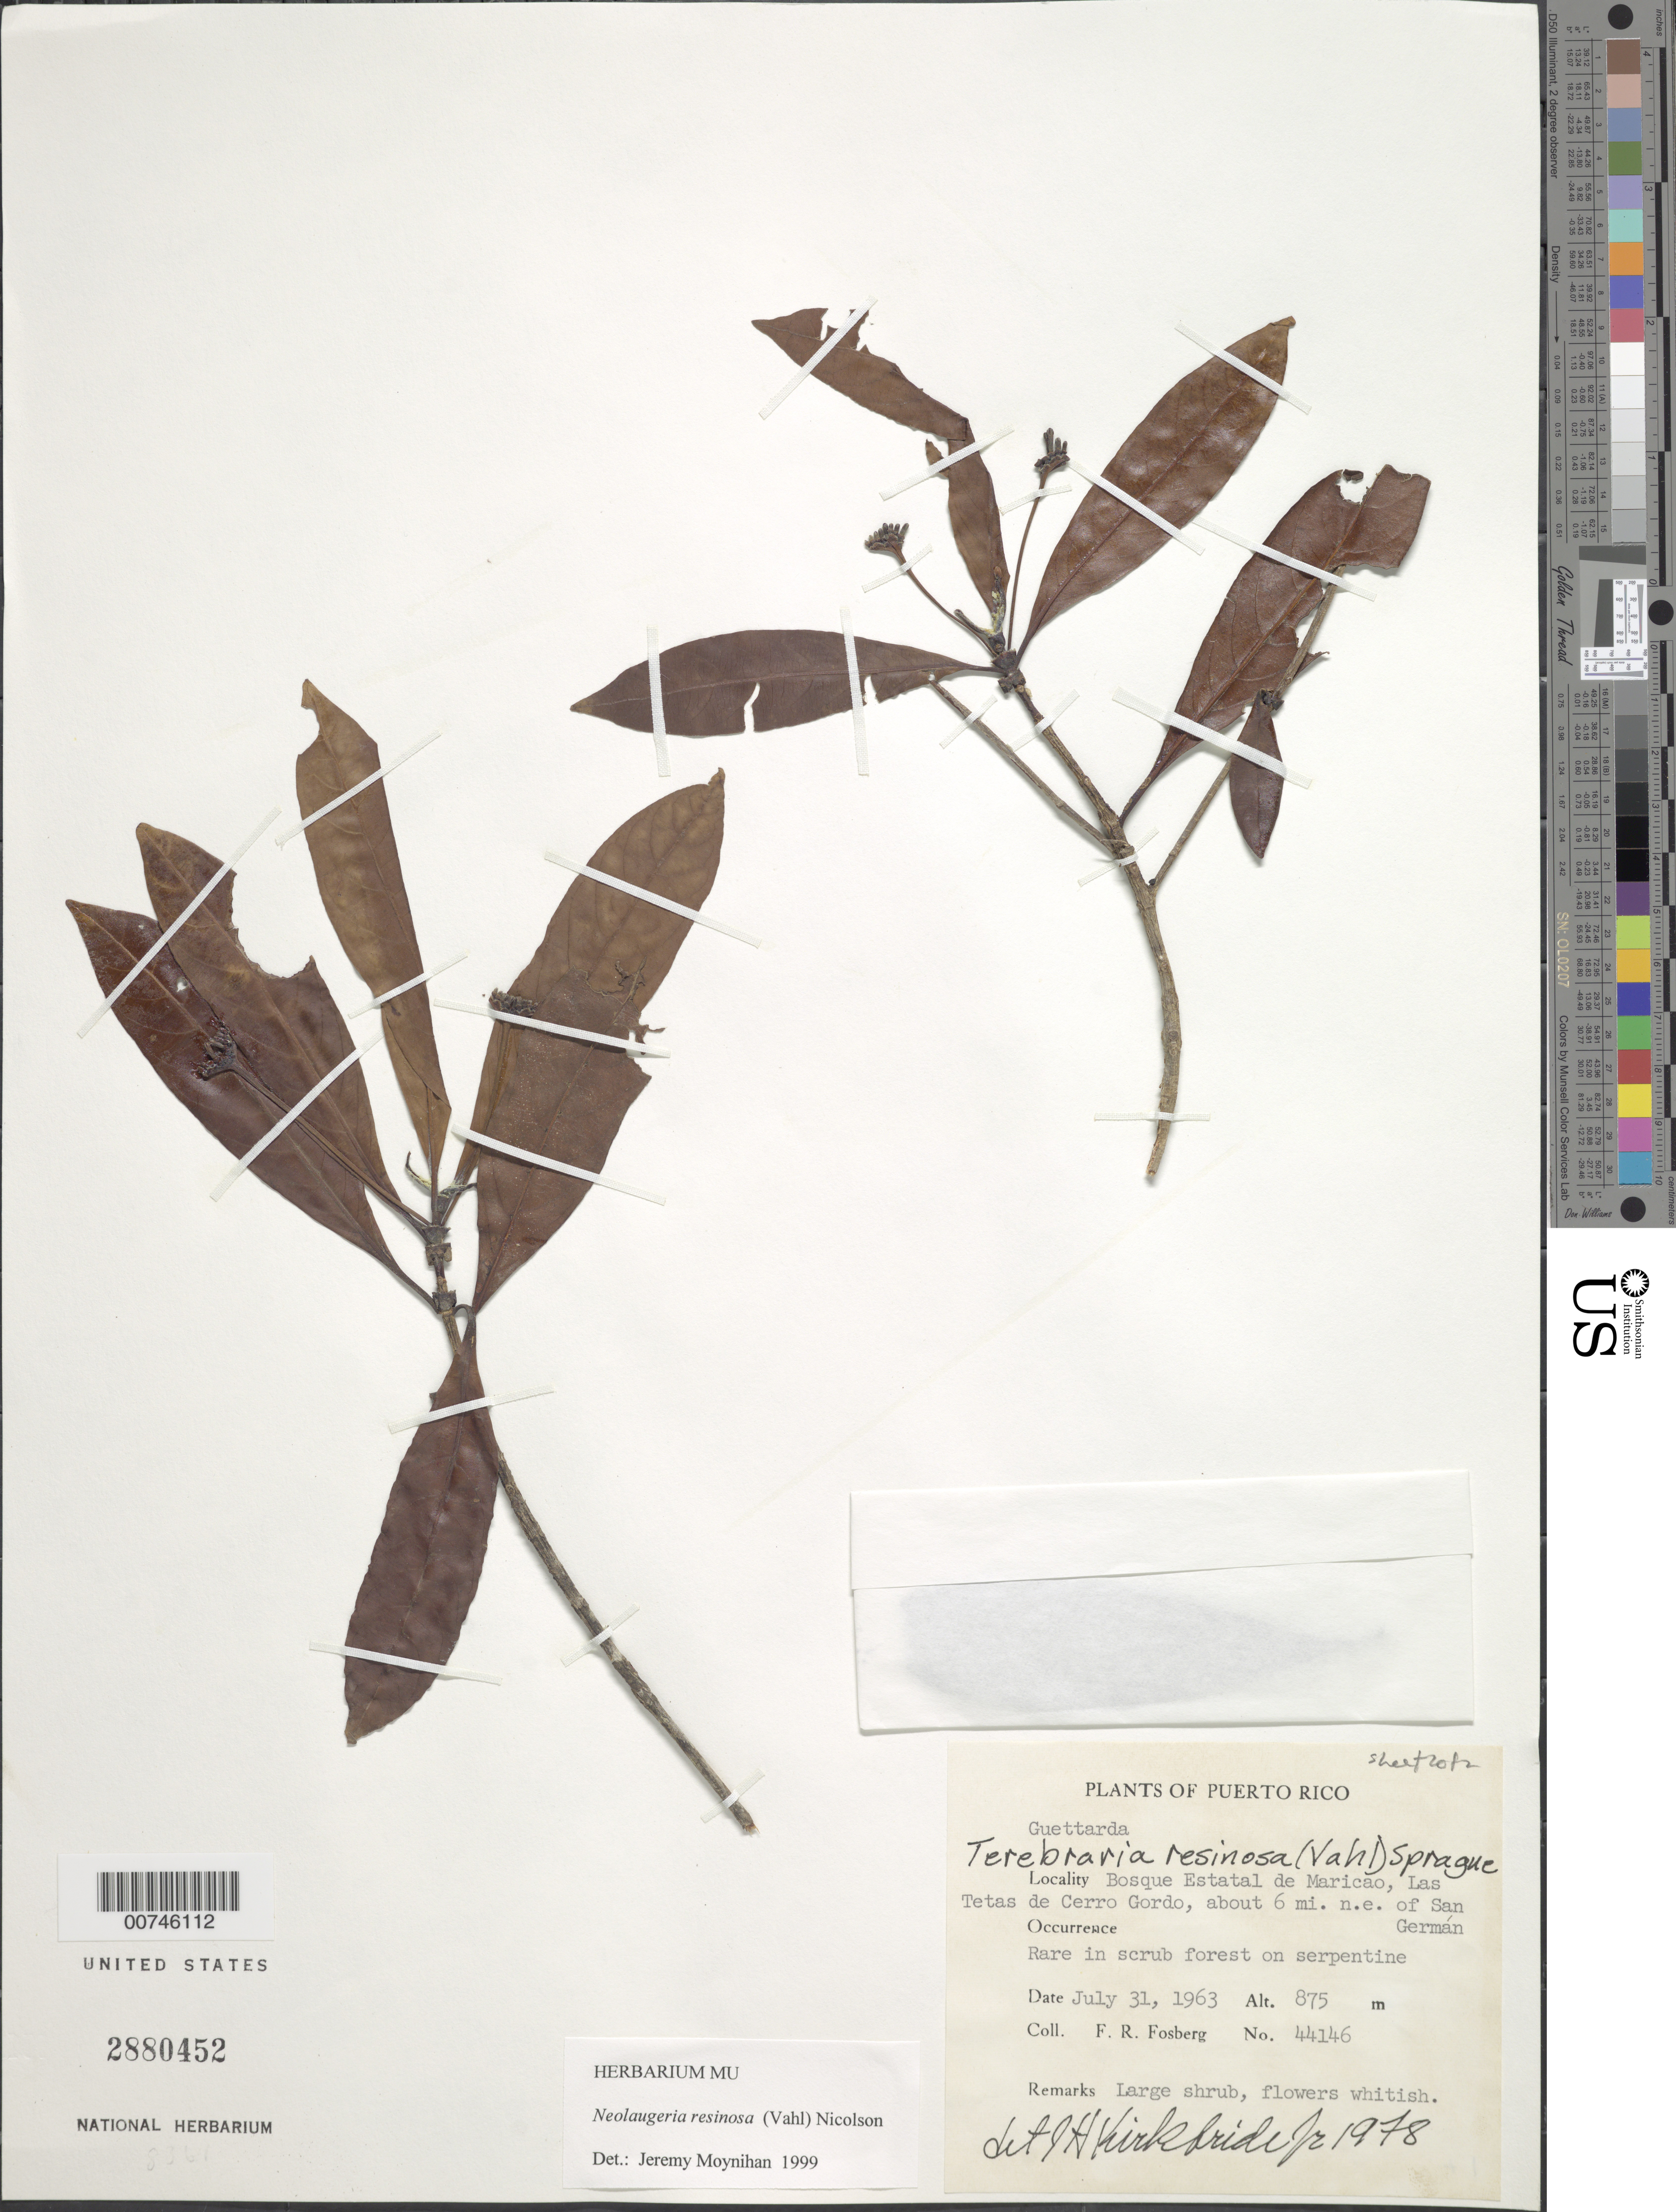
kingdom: Plantae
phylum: Tracheophyta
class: Magnoliopsida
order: Gentianales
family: Rubiaceae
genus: Stenostomum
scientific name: Stenostomum resinosum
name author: (Vahl) Griseb.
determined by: Moynihan, J.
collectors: F. R. Fosberg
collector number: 44146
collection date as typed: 31 Jul 1963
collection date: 1963-07-31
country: Puerto Rico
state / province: Maricao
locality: Bosque Estadal de Maricao, Las Tetas de Cerro Gordo, about 6 mi. NE of San Germán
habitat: Rare in scrub forest on serpentine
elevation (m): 875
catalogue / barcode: US 2880452